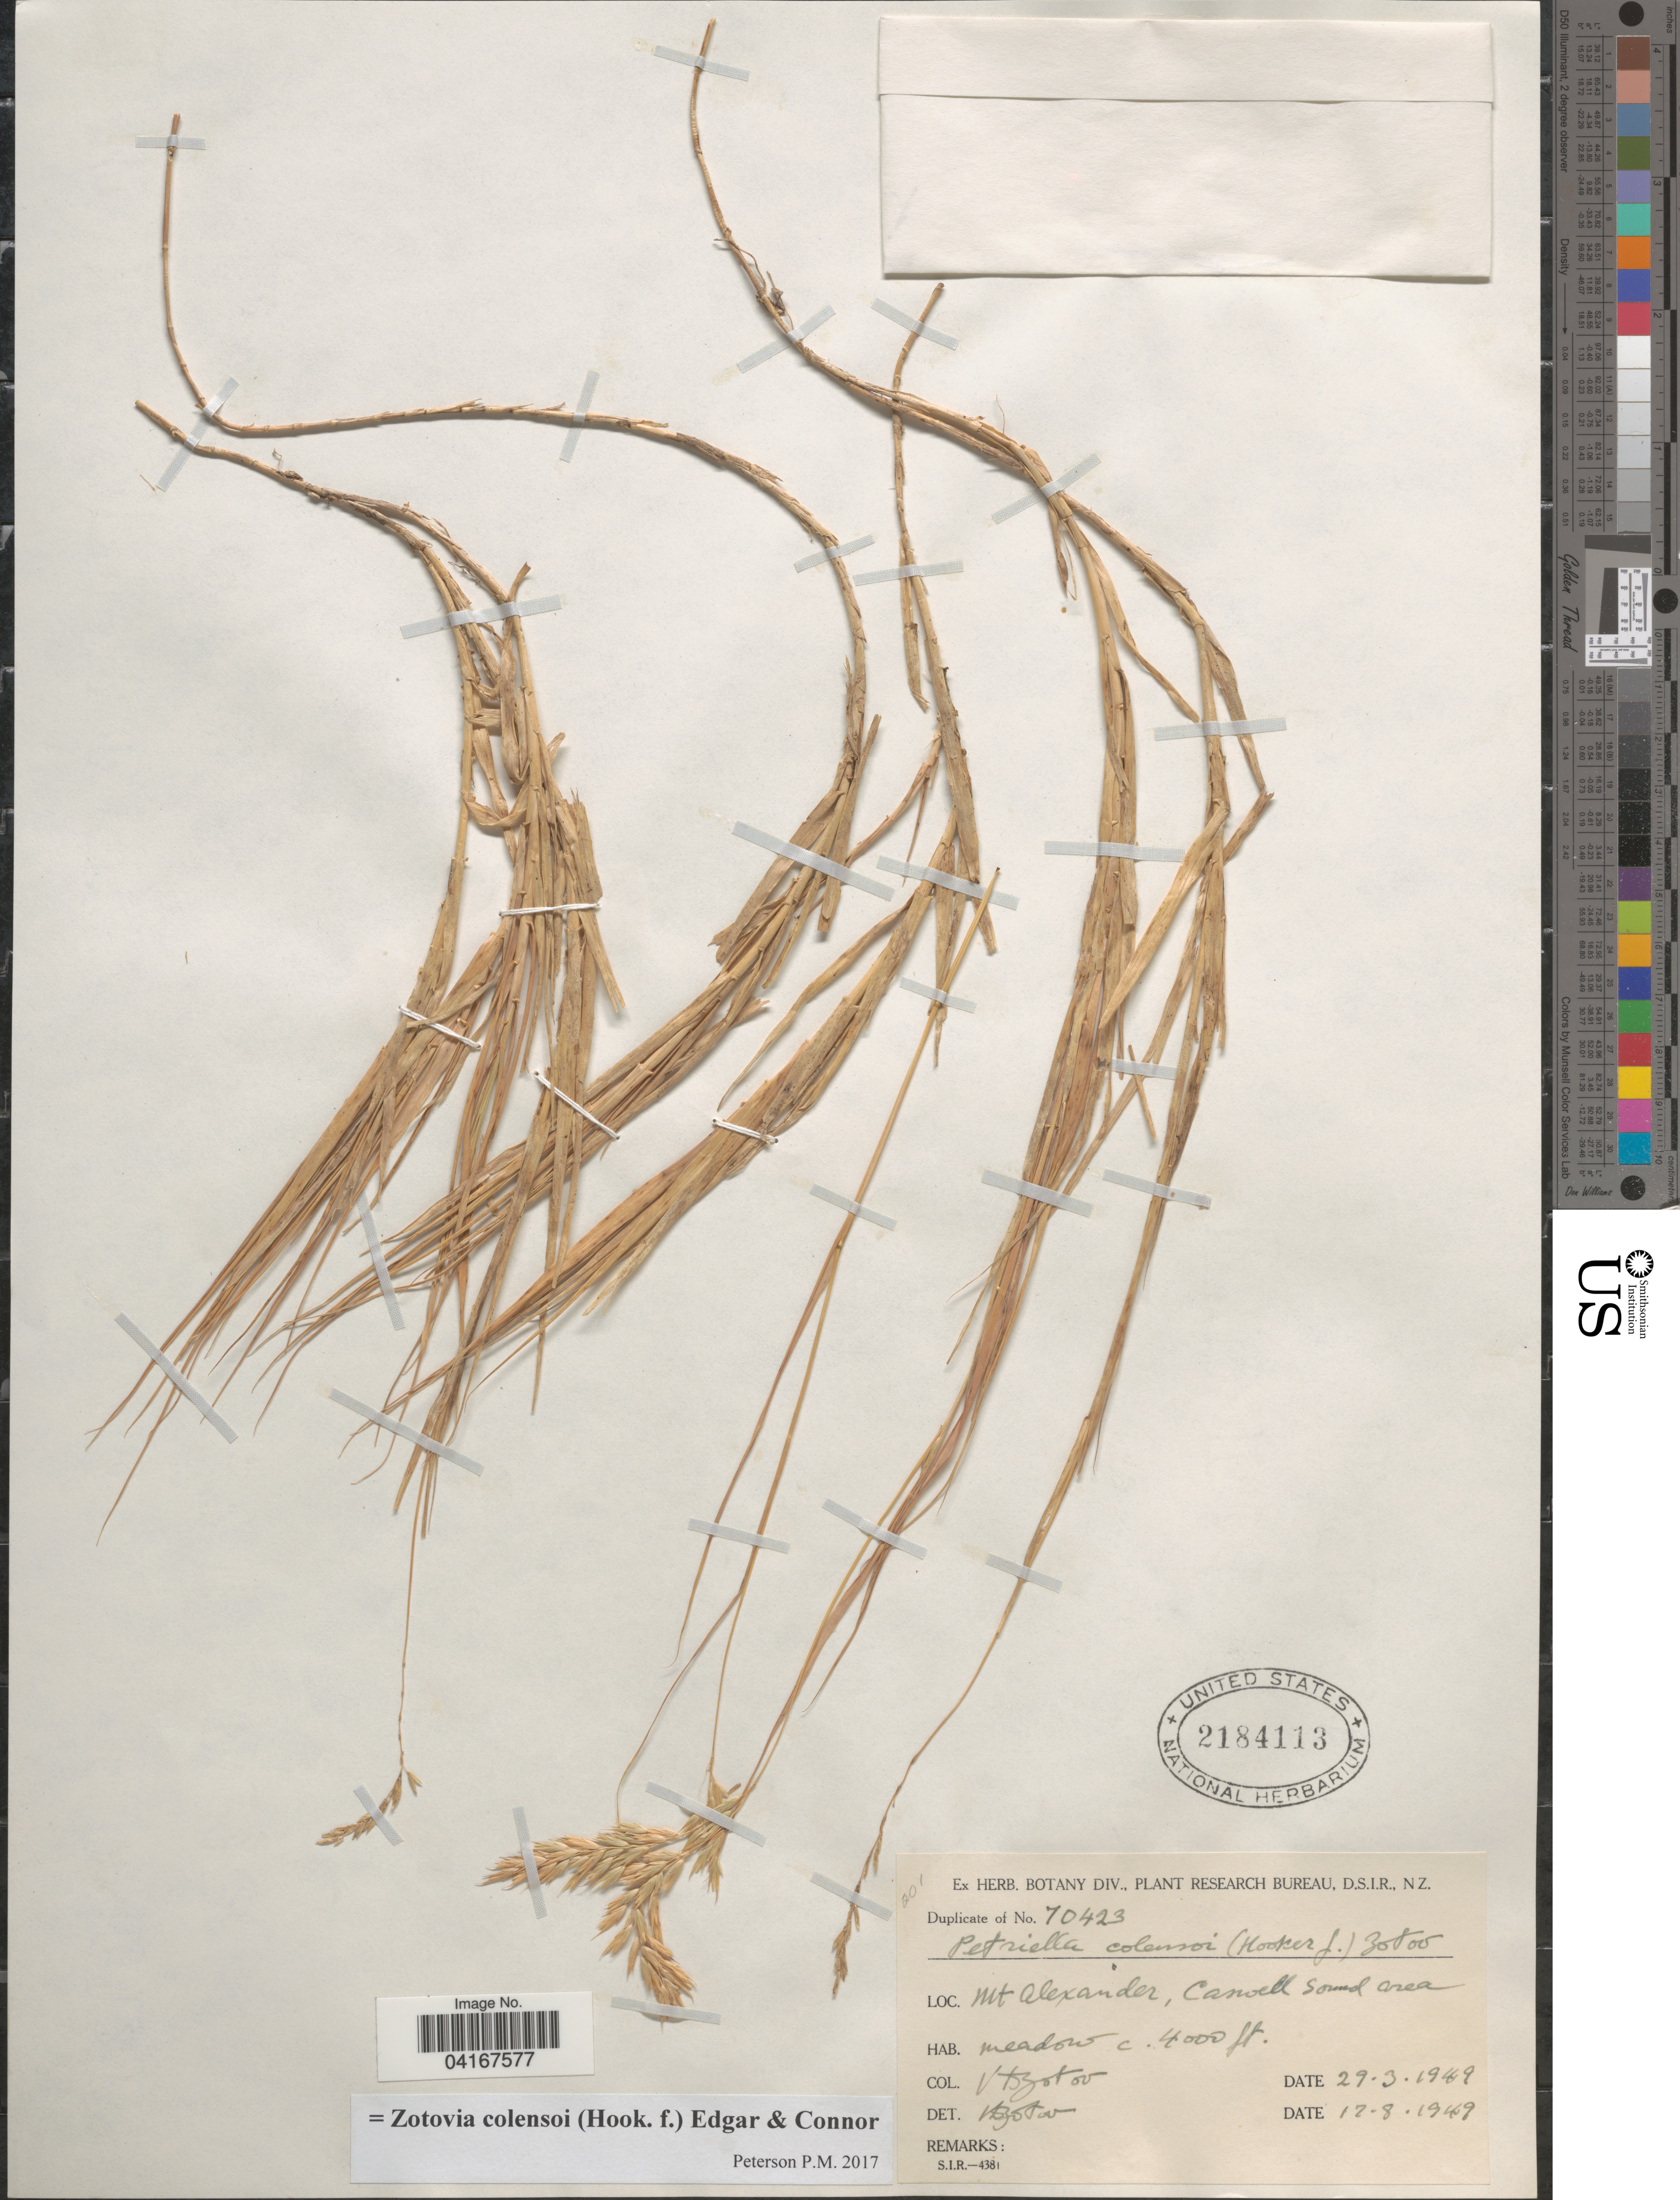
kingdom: Plantae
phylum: Tracheophyta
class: Liliopsida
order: Poales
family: Poaceae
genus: Zotovia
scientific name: Zotovia colensoi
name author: (Hook. f.) Edgar & Connor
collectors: V. Zotov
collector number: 70423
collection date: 1949-03-29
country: New Zealand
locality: Mt Alexander, Casswell Sound Area. Meadow.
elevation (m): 1219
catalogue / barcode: US 2184113